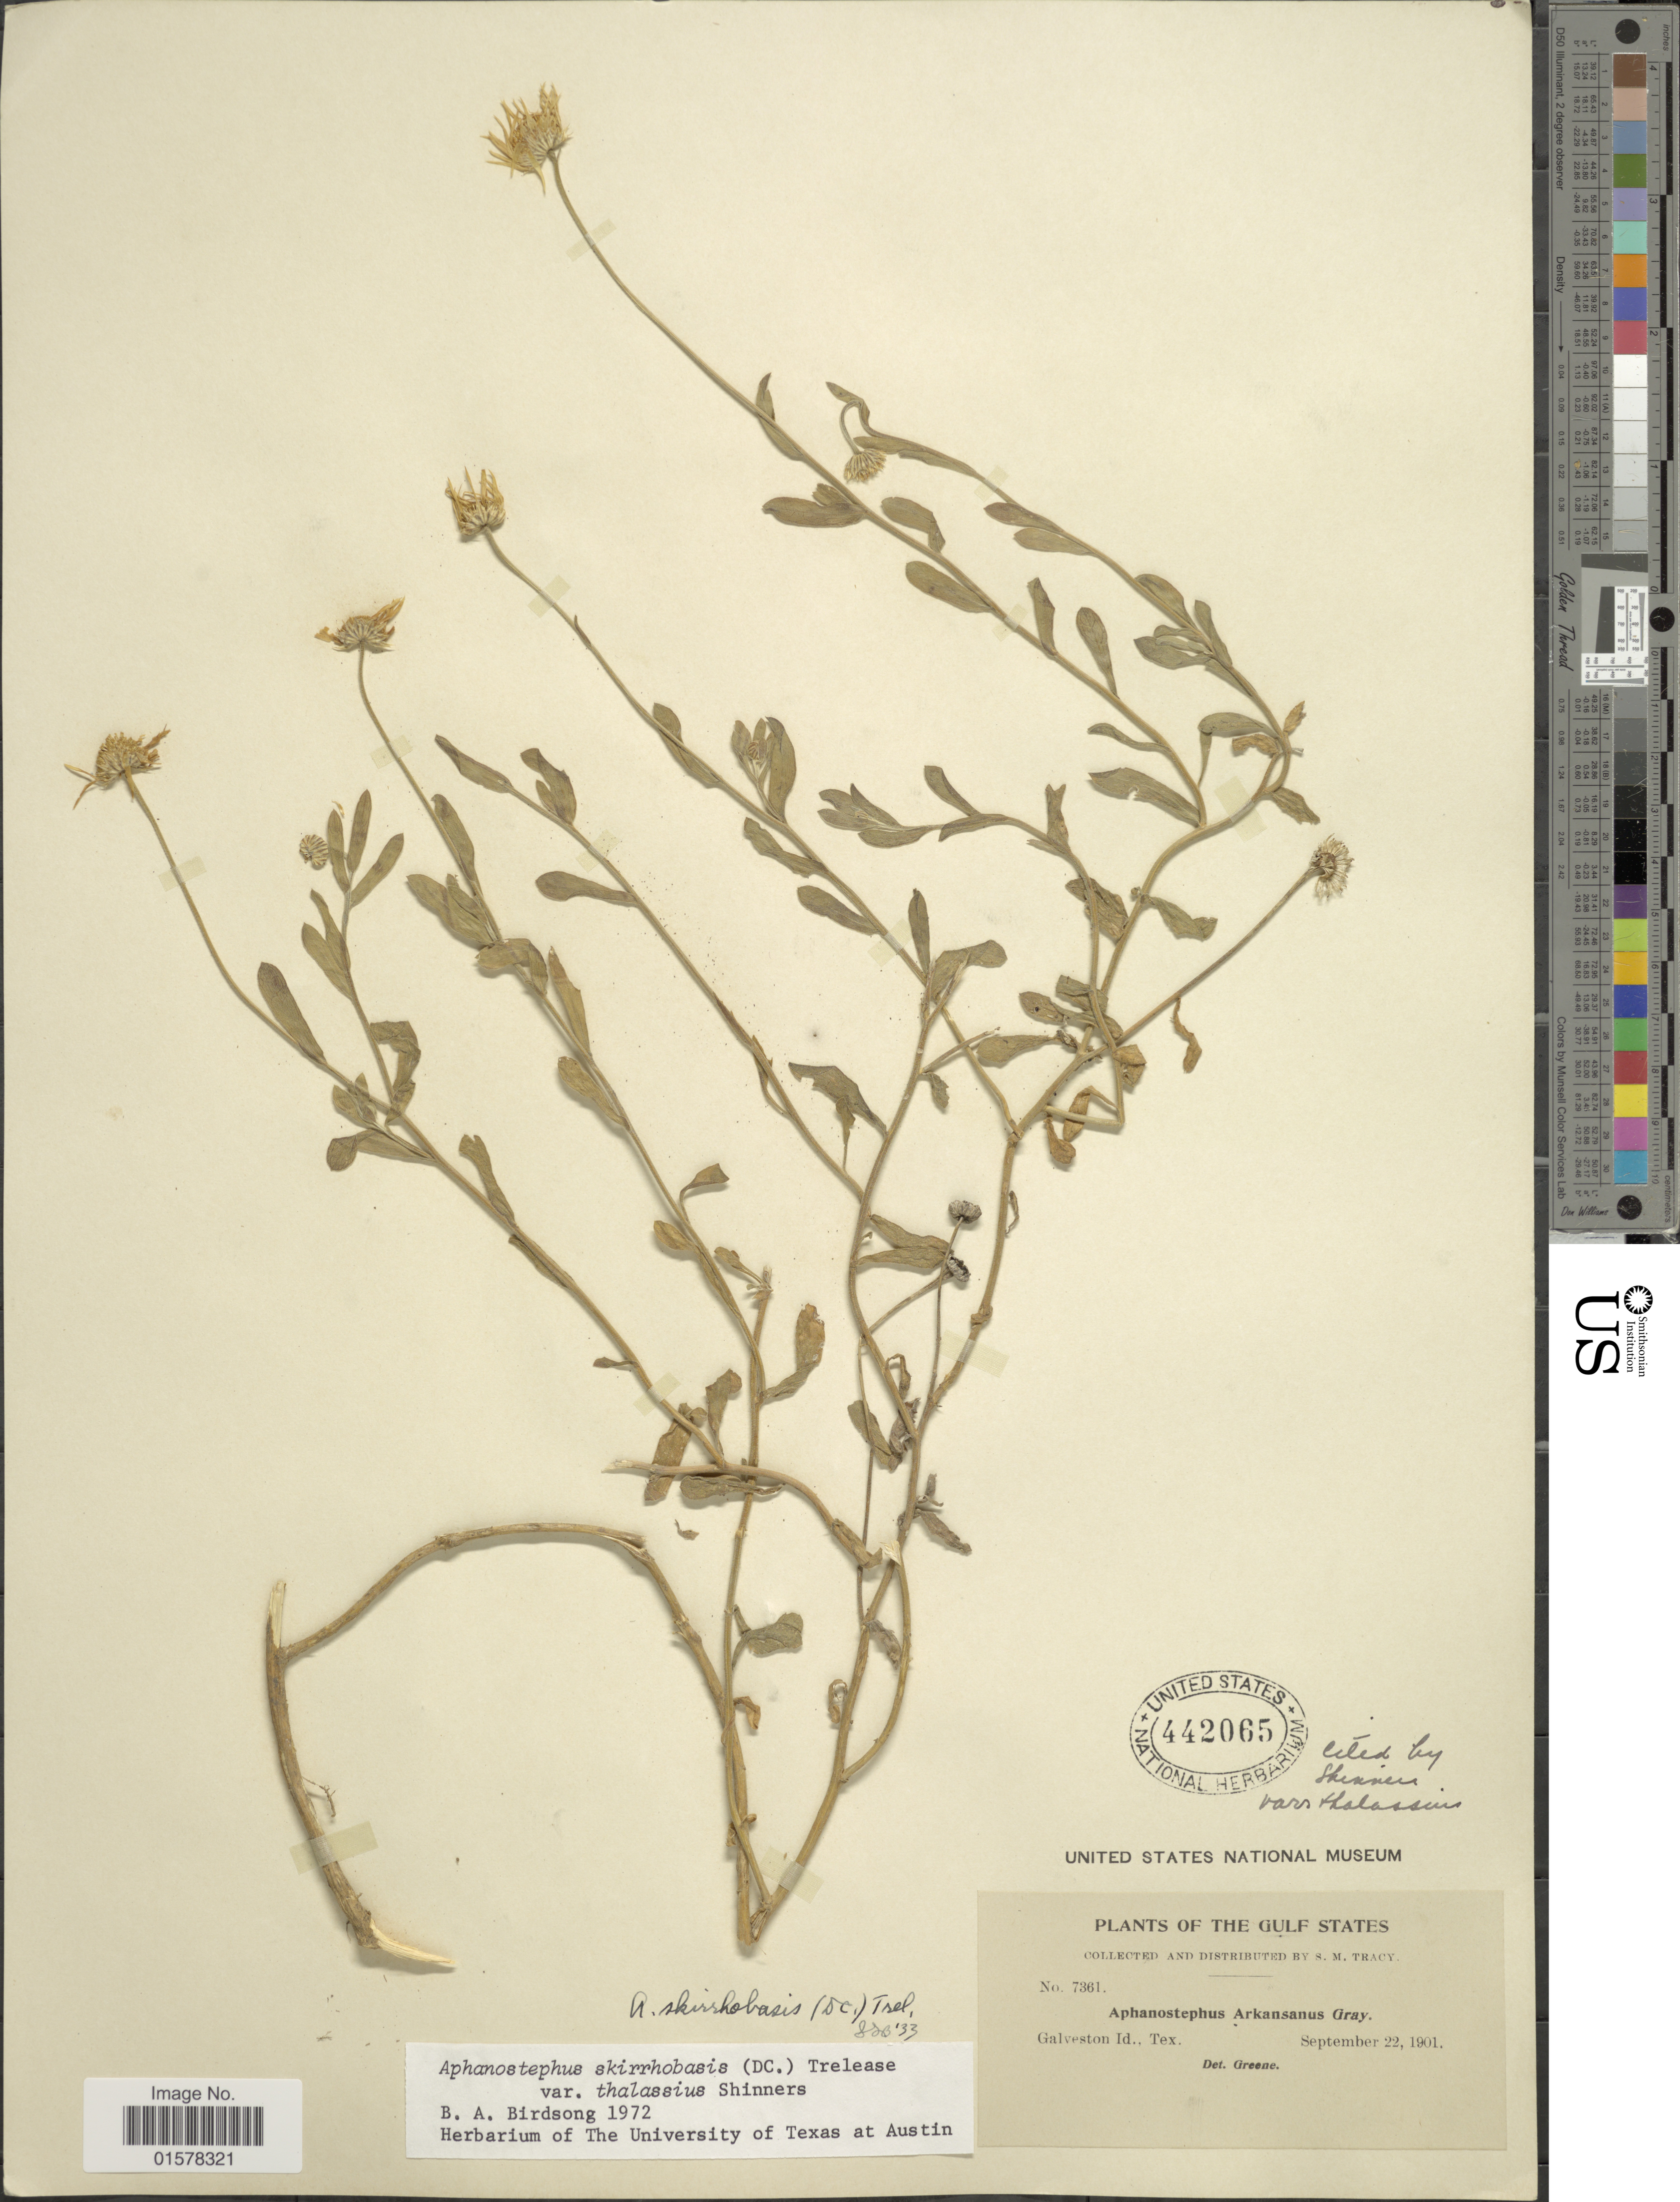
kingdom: Plantae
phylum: Tracheophyta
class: Magnoliopsida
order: Asterales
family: Asteraceae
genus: Aphanostephus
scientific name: Aphanostephus skirrhobasis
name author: (DC.) Trel. ex Coville & Branner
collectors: S. M. Tracy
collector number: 7361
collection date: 1901-09-22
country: United States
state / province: Texas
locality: Galveston, Id.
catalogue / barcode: US 442065